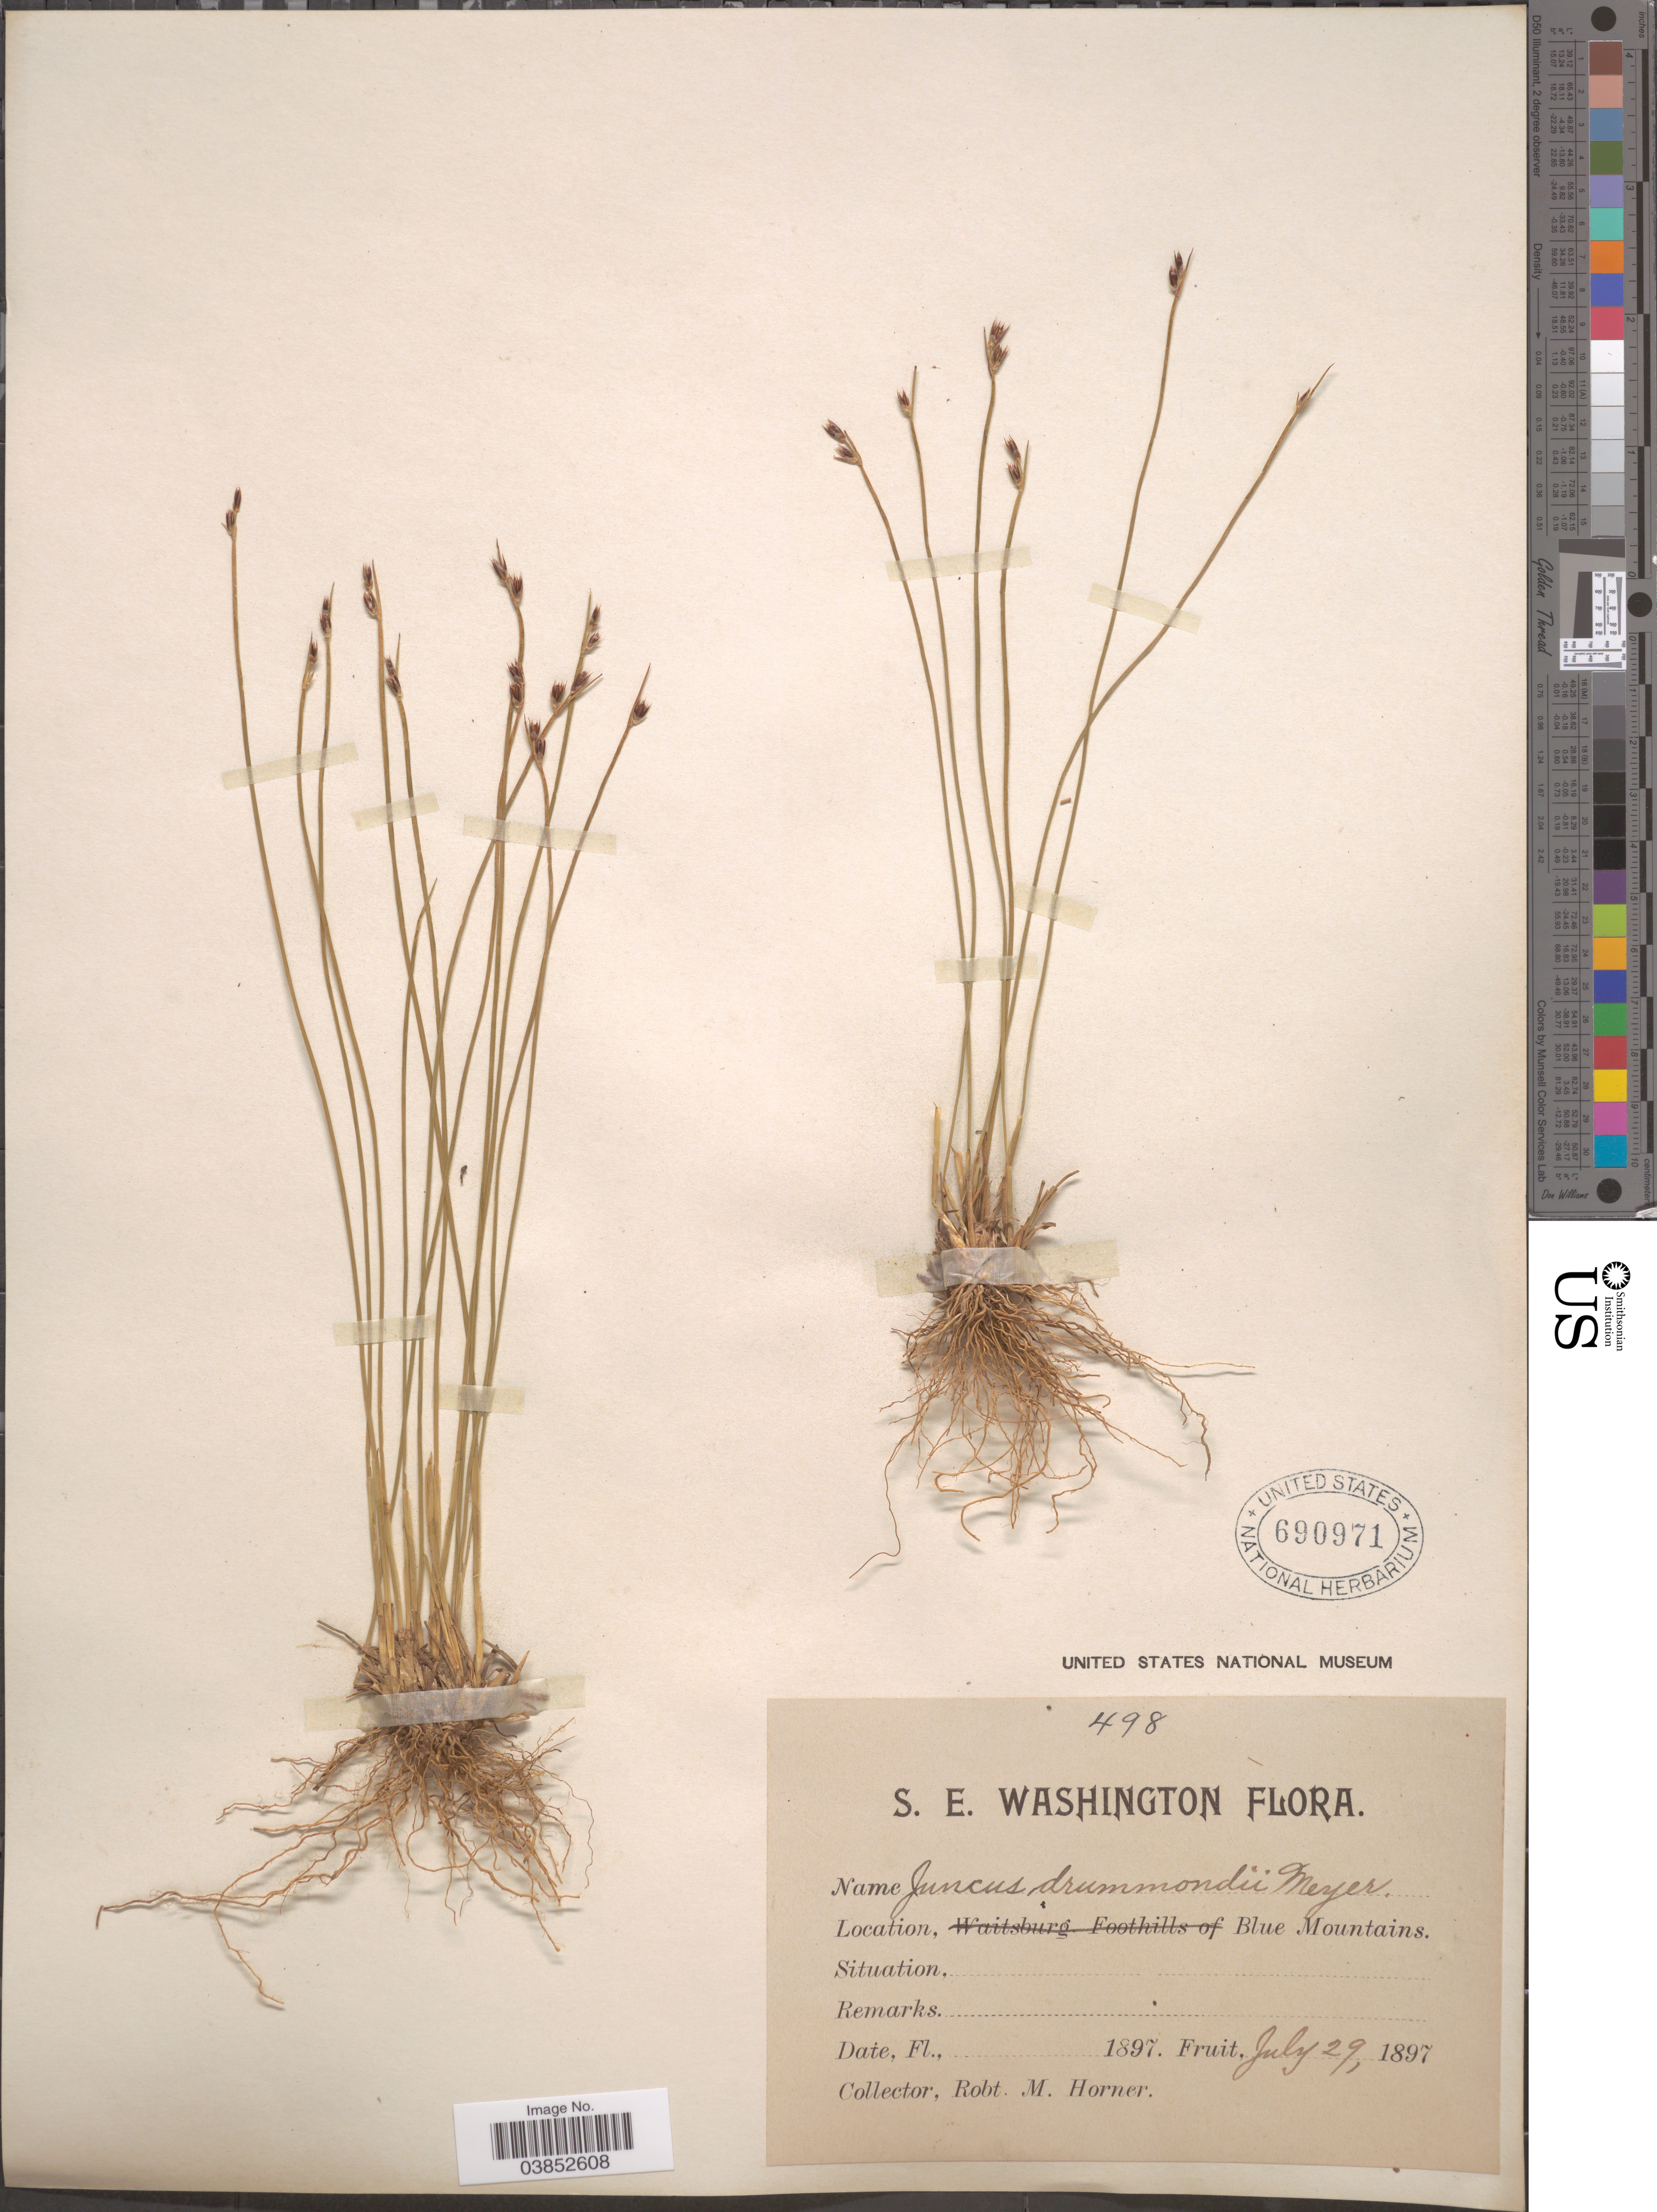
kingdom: Plantae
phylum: Tracheophyta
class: Liliopsida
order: Poales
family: Juncaceae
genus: Juncus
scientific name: Juncus drummondii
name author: E. Mey.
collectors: R. Horner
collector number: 498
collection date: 1897-07-29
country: United States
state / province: Washington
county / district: Clallam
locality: S. E. Washington. Blue Mountains.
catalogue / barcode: US 690971